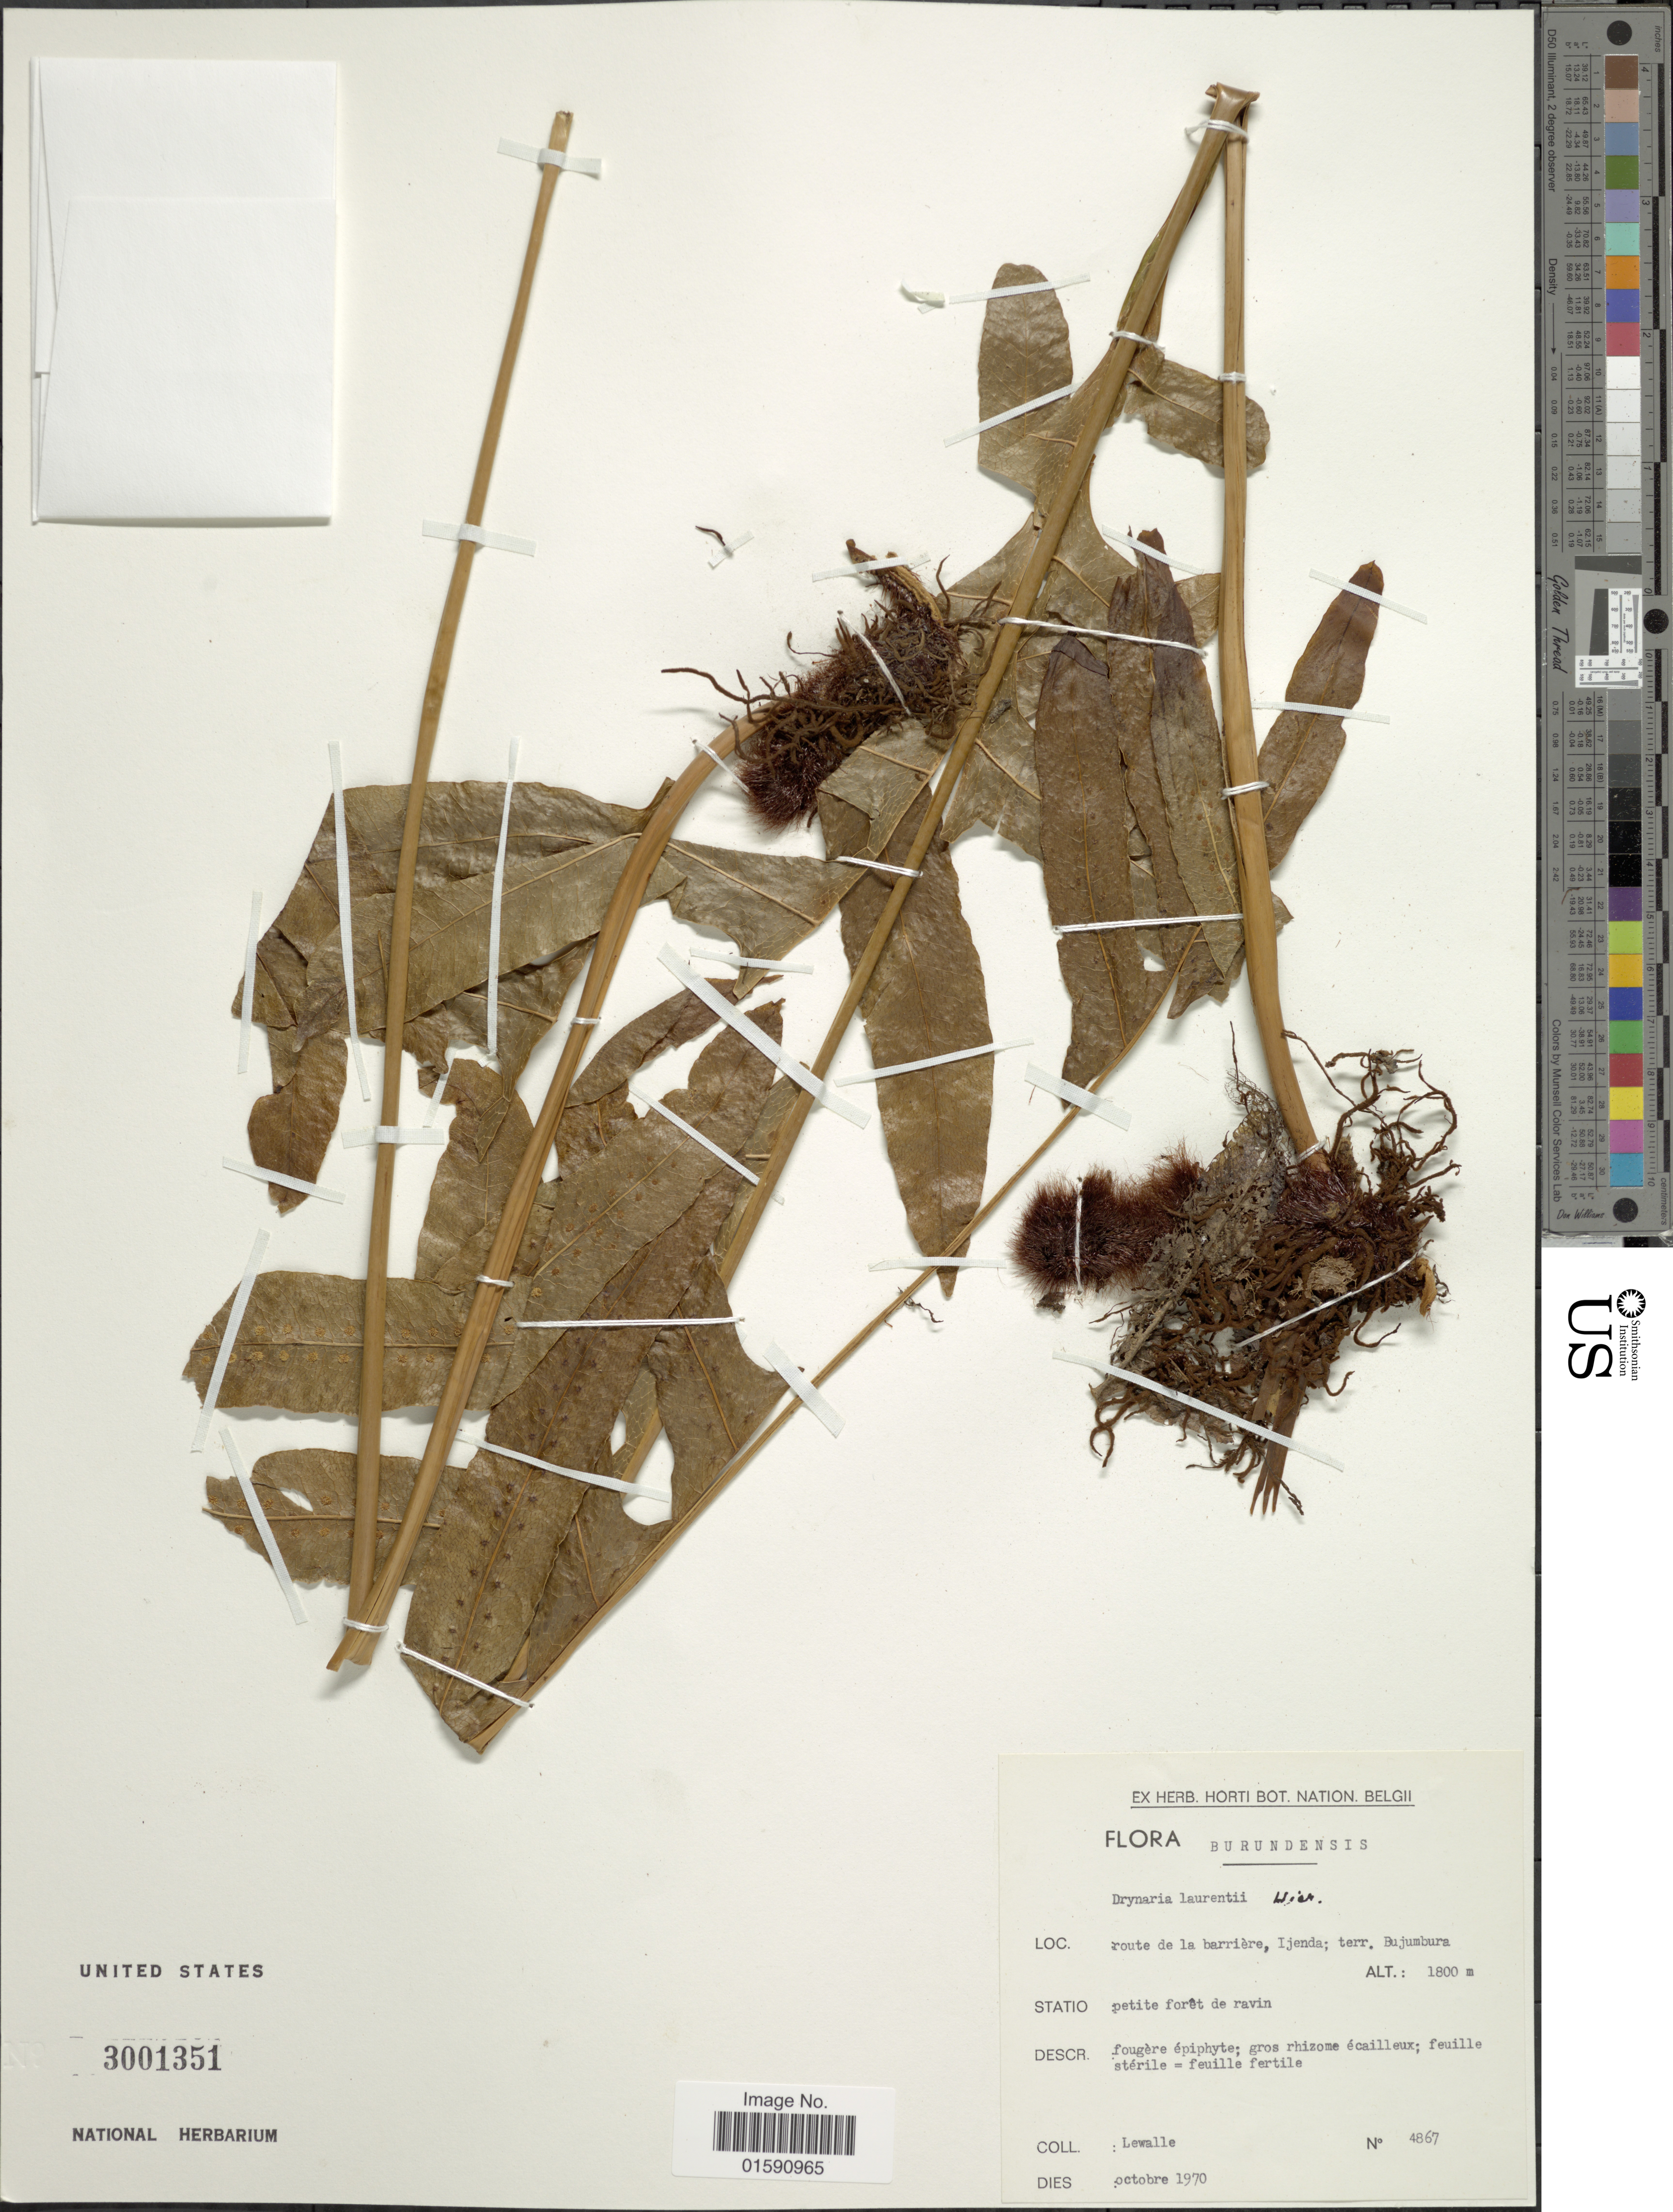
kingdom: Plantae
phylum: Tracheophyta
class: Polypodiopsida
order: Polypodiales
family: Polypodiaceae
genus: Drynaria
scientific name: Drynaria laurentii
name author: (Christ) Hieron.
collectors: Lewalle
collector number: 4867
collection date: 1970-10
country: Burundi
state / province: Bujumura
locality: Route de la Barriere, Ijenda; Terr. Bujumbura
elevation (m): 1800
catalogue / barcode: US 3001351